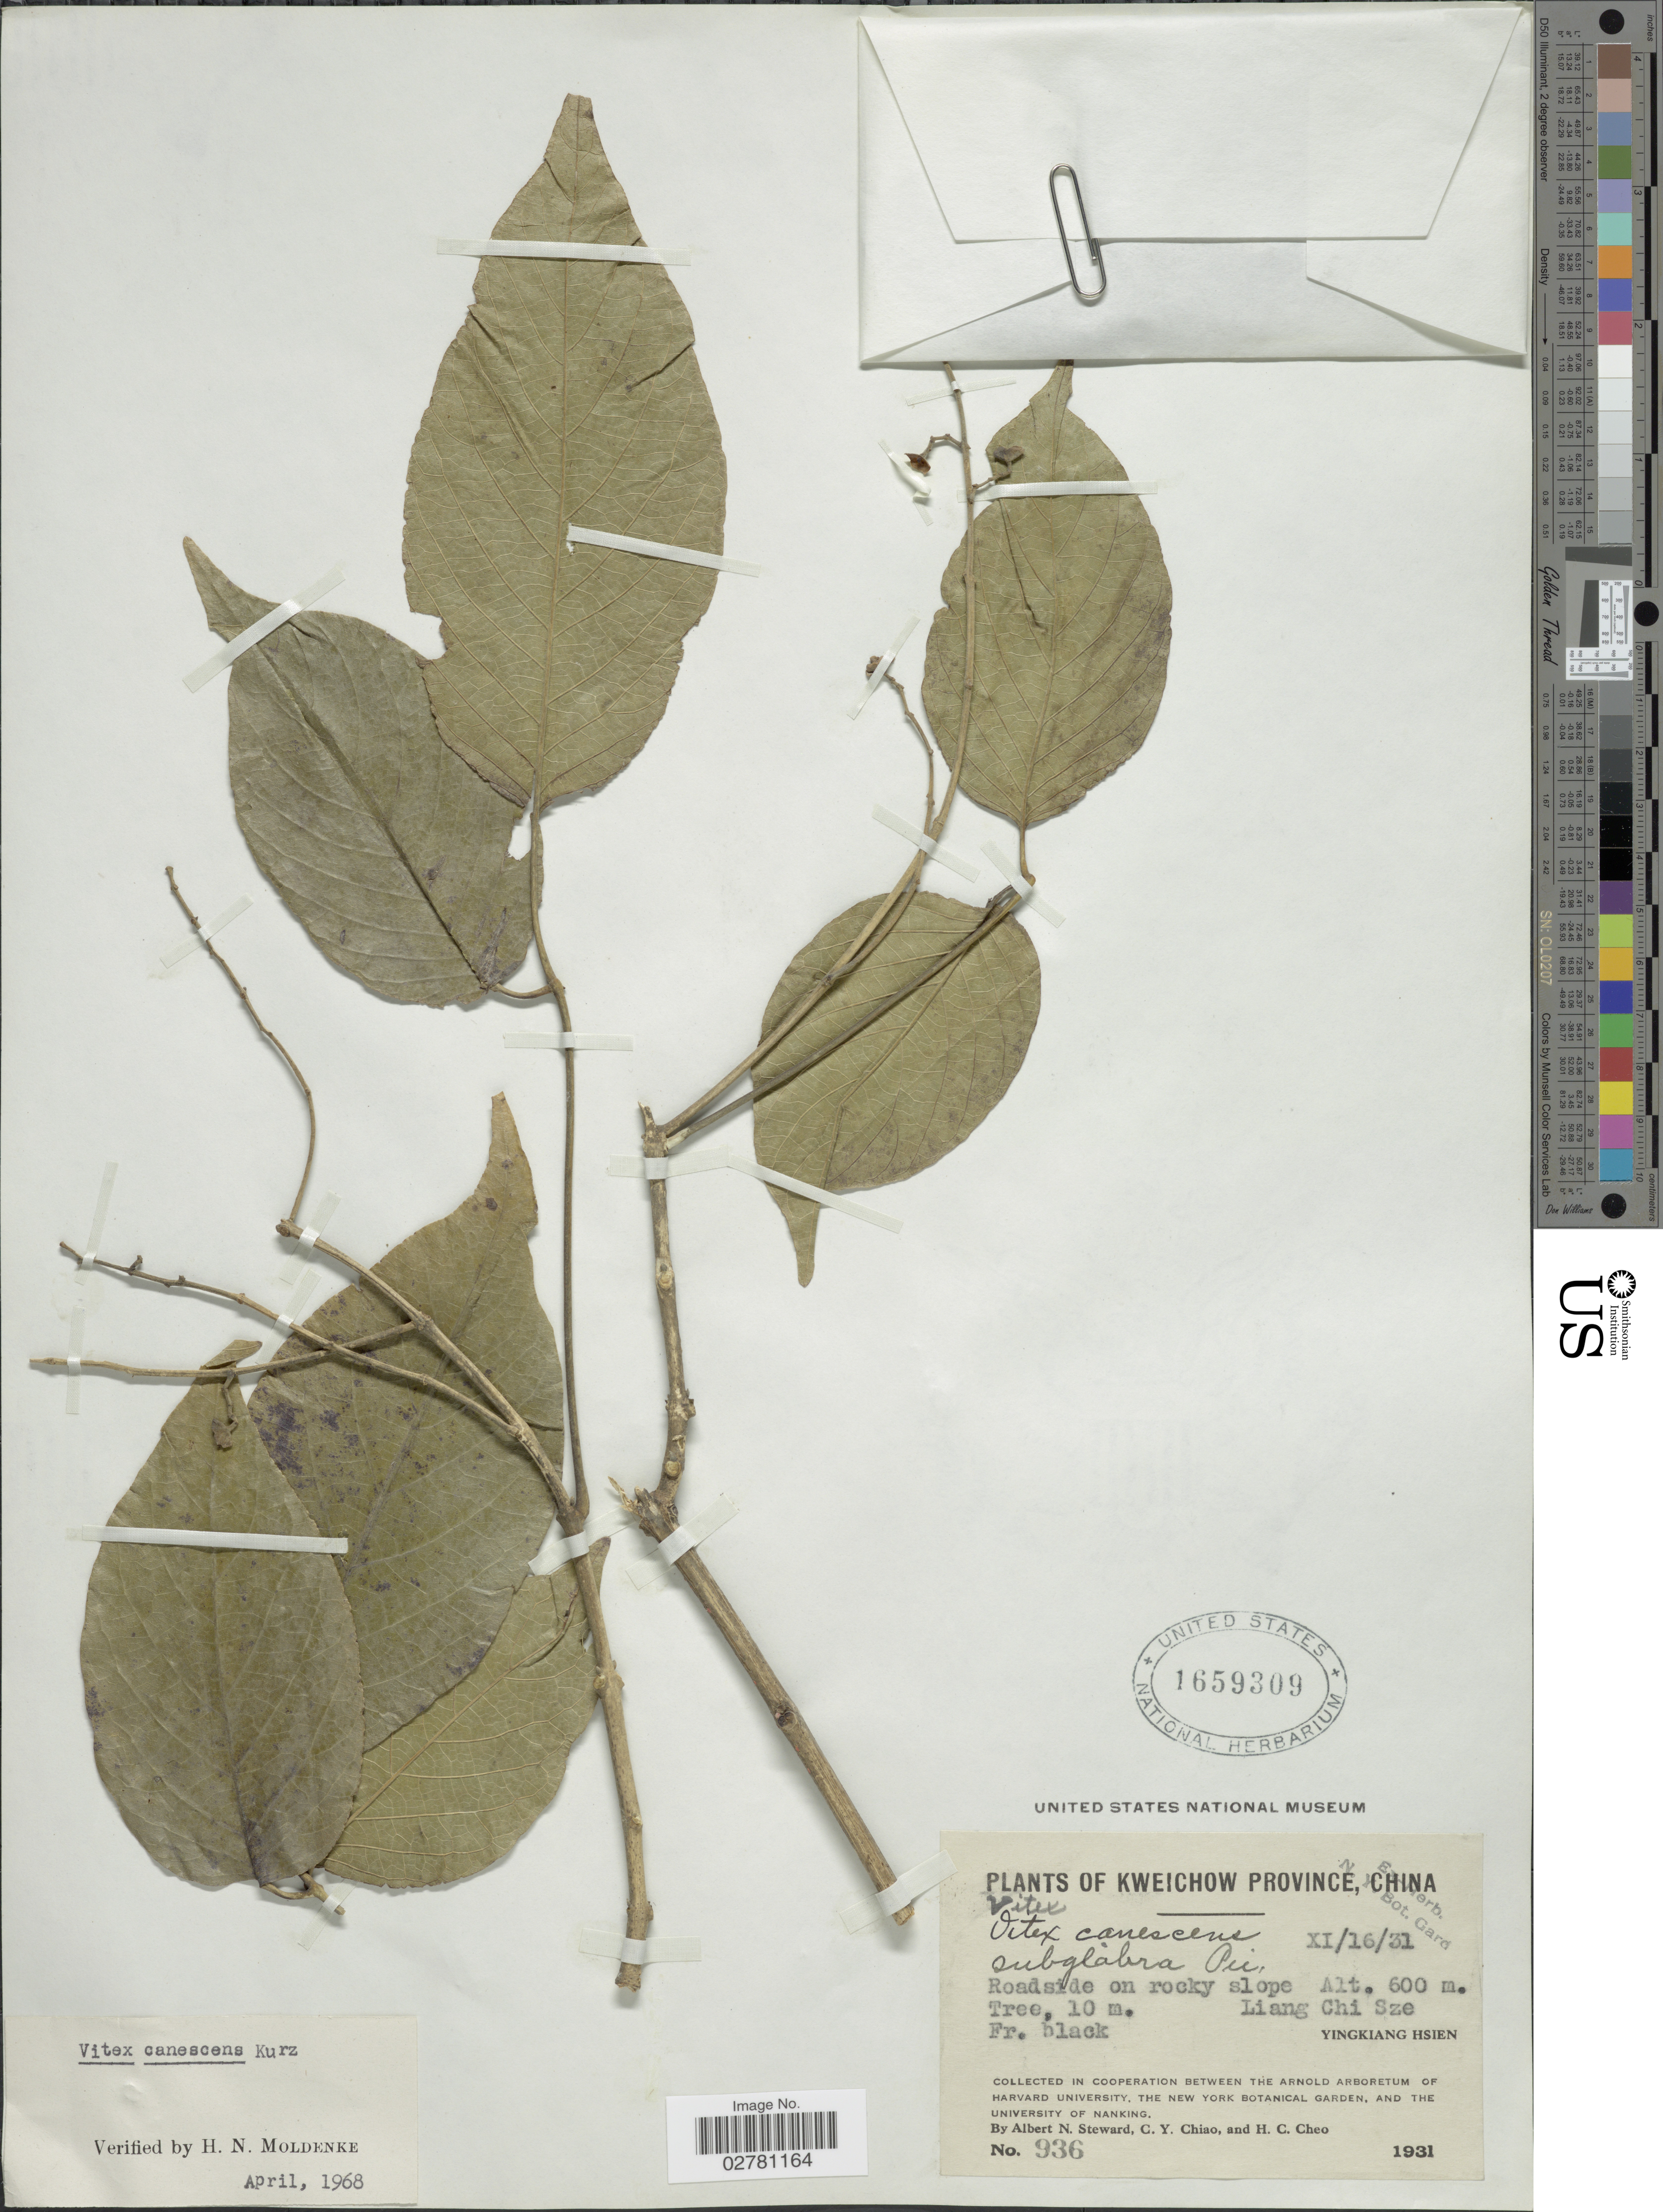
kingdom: Plantae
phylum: Tracheophyta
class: Magnoliopsida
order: Lamiales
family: Lamiaceae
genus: Vitex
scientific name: Vitex canescens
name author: Kurz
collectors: A. N. Steward, C. Y. Chiao & H. Cheo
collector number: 936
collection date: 1931-11-16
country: China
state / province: Guizhou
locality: Kweichow Province. Roadside on rocky slope. Liang Chi Sze. Yingkiang Hsien.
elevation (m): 600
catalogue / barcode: US 1659309